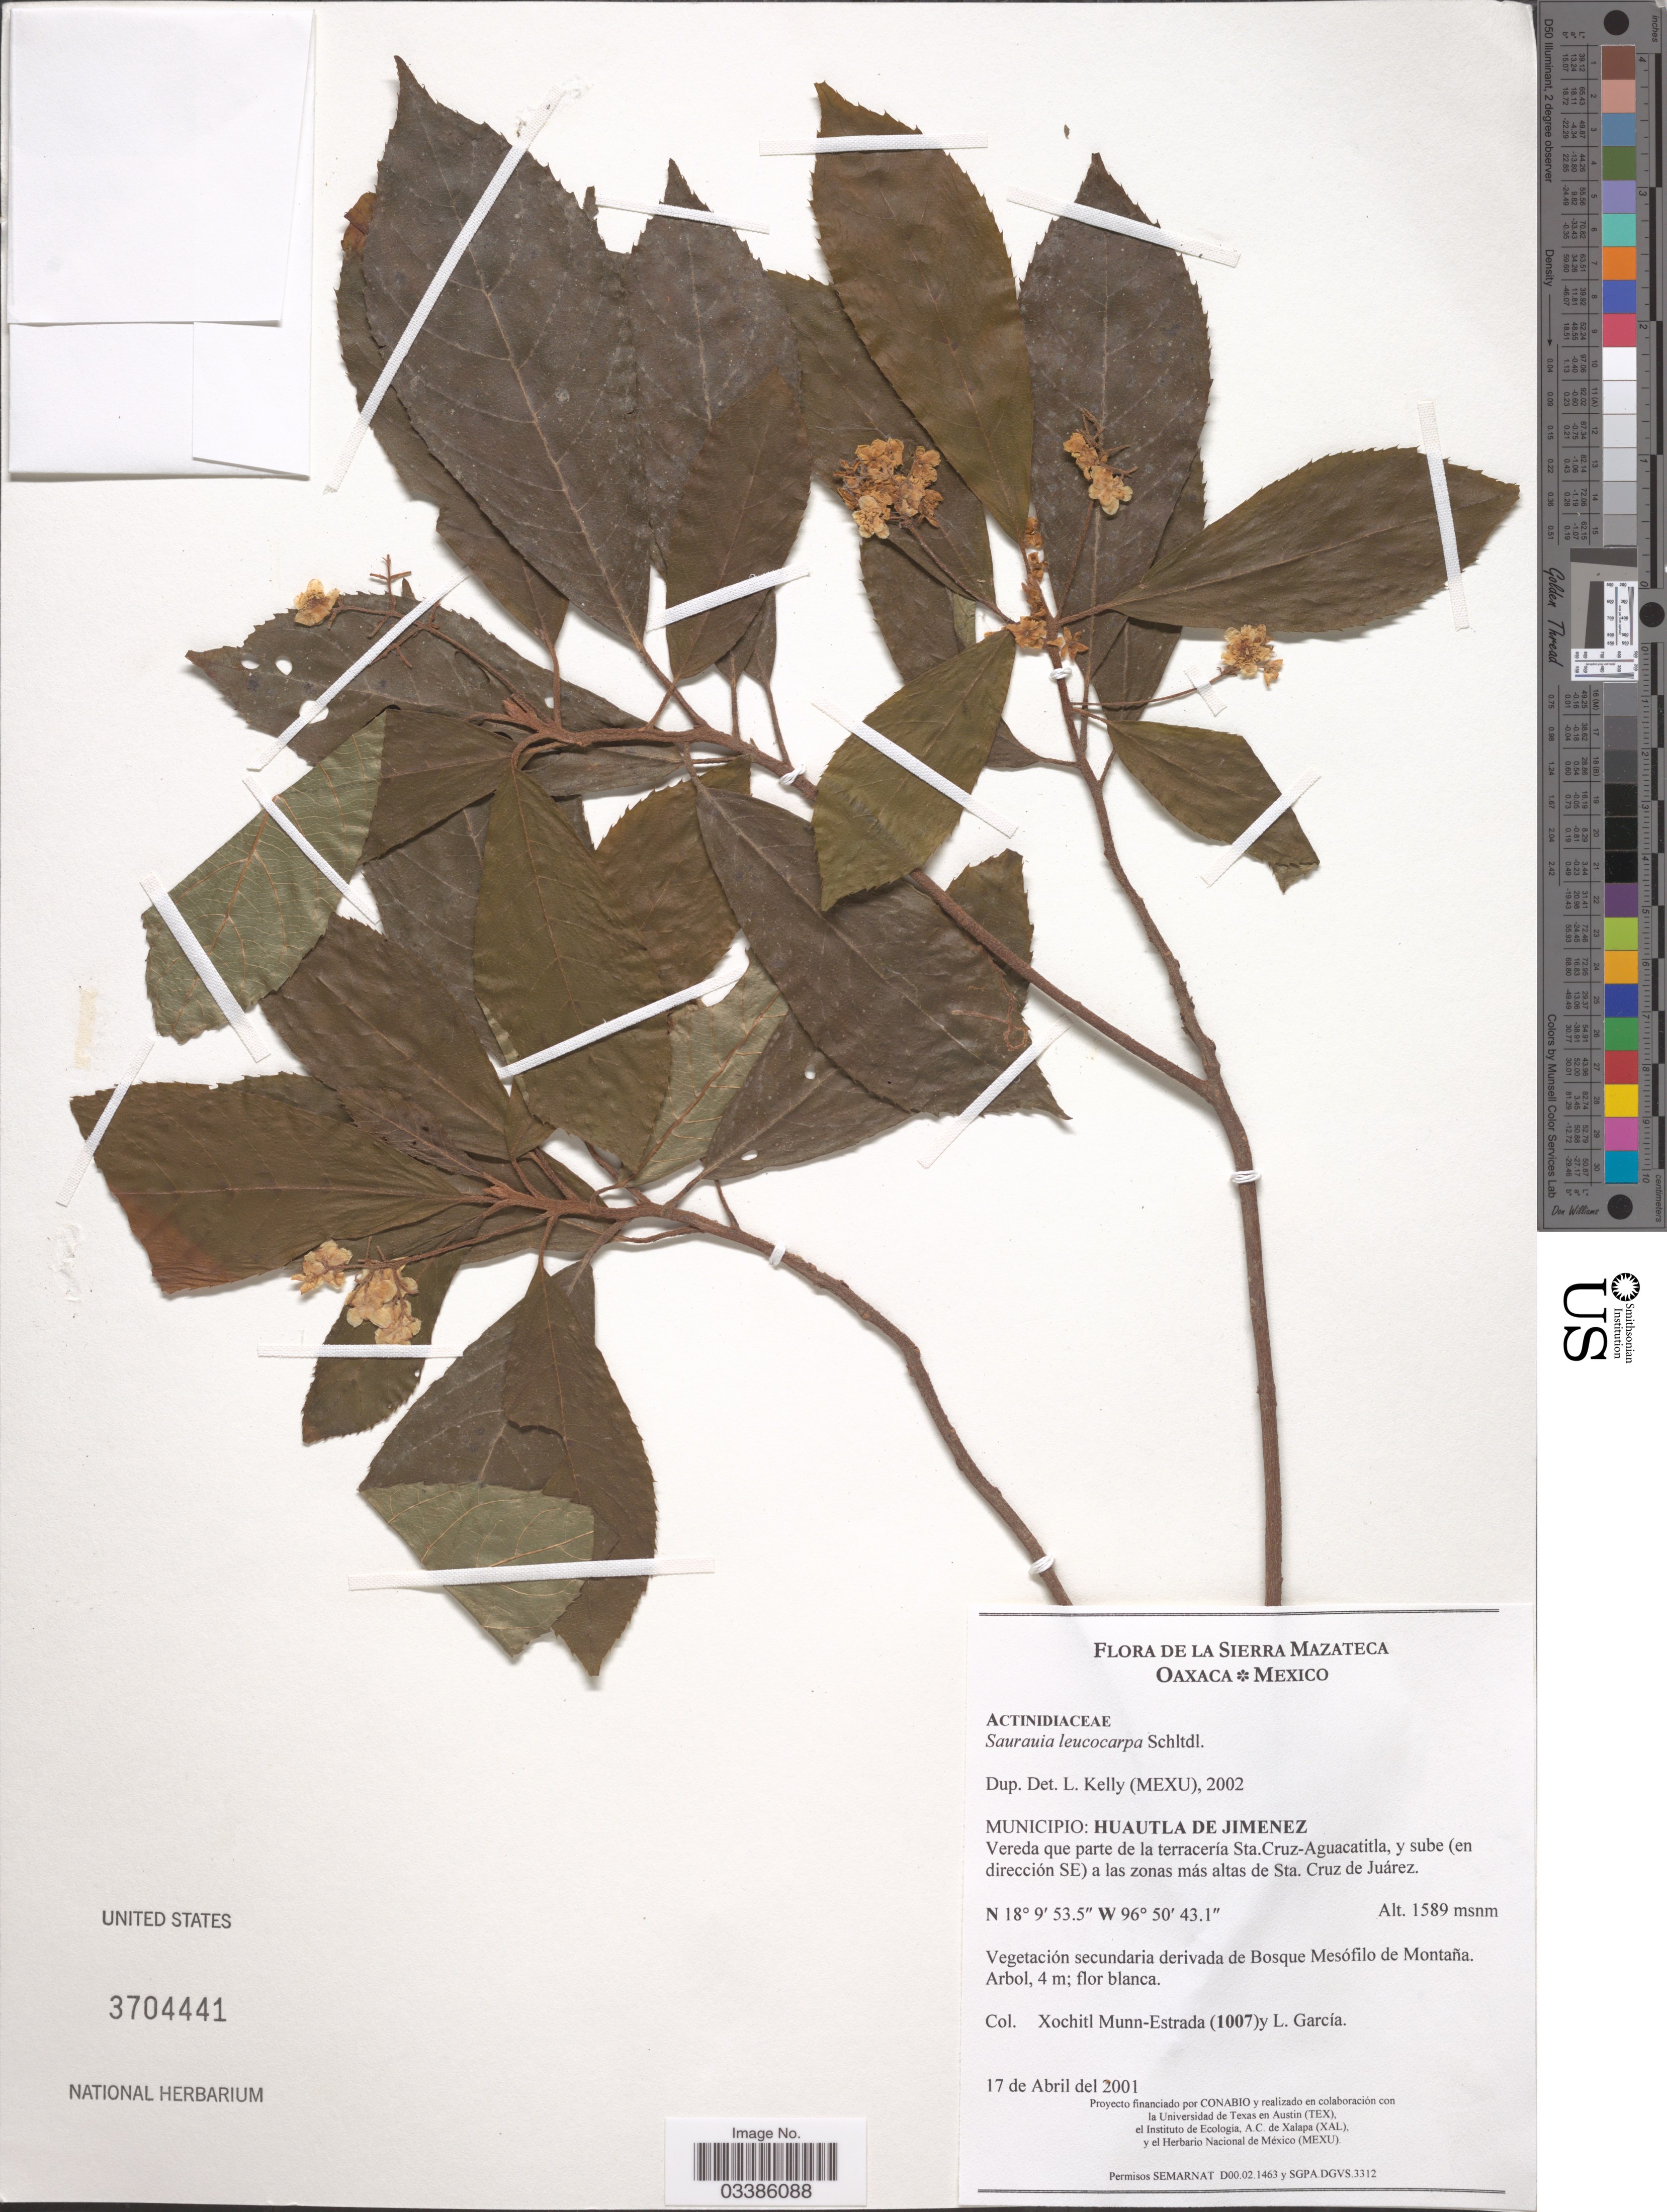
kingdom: Plantae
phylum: Tracheophyta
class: Magnoliopsida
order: Ericales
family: Actinidiaceae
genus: Saurauia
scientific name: Saurauia leucocarpa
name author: Schltdl.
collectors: X. Munn-Estrada & L. Garcia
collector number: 1007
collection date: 2001-04-17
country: Mexico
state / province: Oaxaca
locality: La Sierra Mazateca. Municipio: Huautla de Jimenez. Vereda que parte de la terracería Sta. Cruz-Aguacatitla, y sube (en dirección SE)a las zonas más altas de Sta. Cruz de Juárez.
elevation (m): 1589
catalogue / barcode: US 3704441